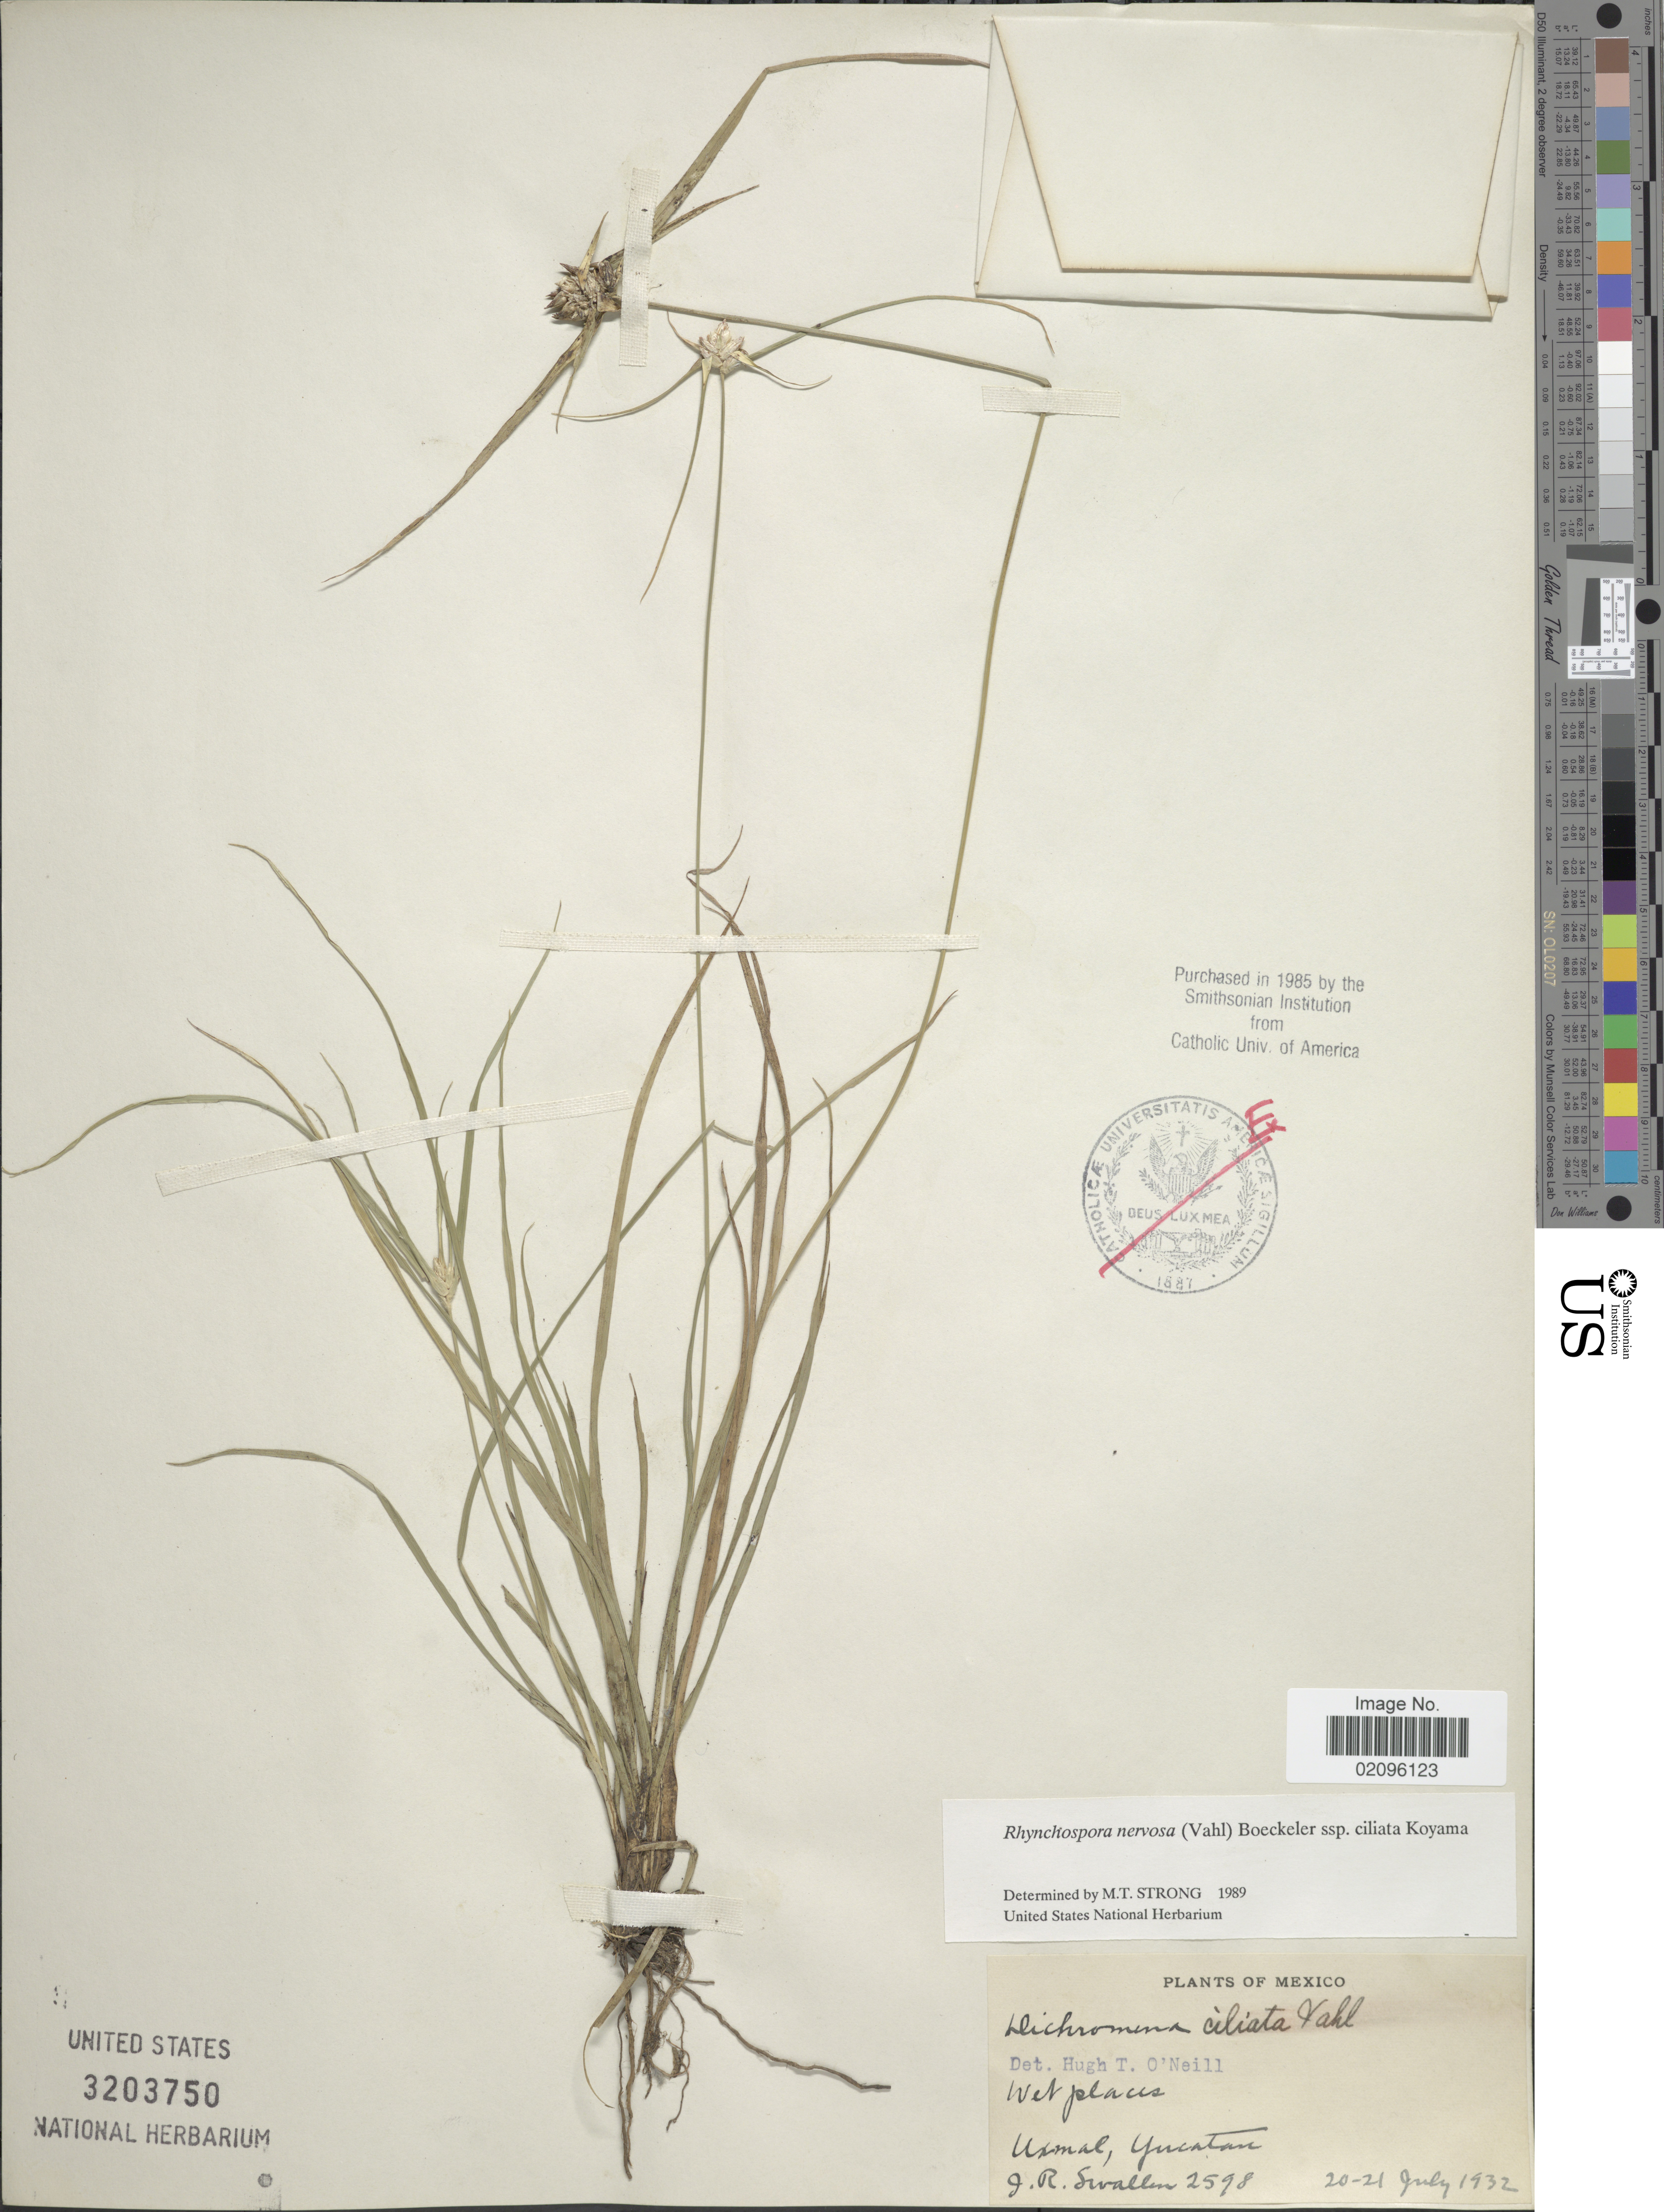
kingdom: Plantae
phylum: Tracheophyta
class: Liliopsida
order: Poales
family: Cyperaceae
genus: Rhynchospora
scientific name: Rhynchospora nervosa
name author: (Vahl) Boeckeler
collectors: J. R. Swallen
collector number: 2598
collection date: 1932-07-20/1932-07-21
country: Mexico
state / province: Yucatán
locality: Wet places, Uxmal.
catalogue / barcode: US 3203750